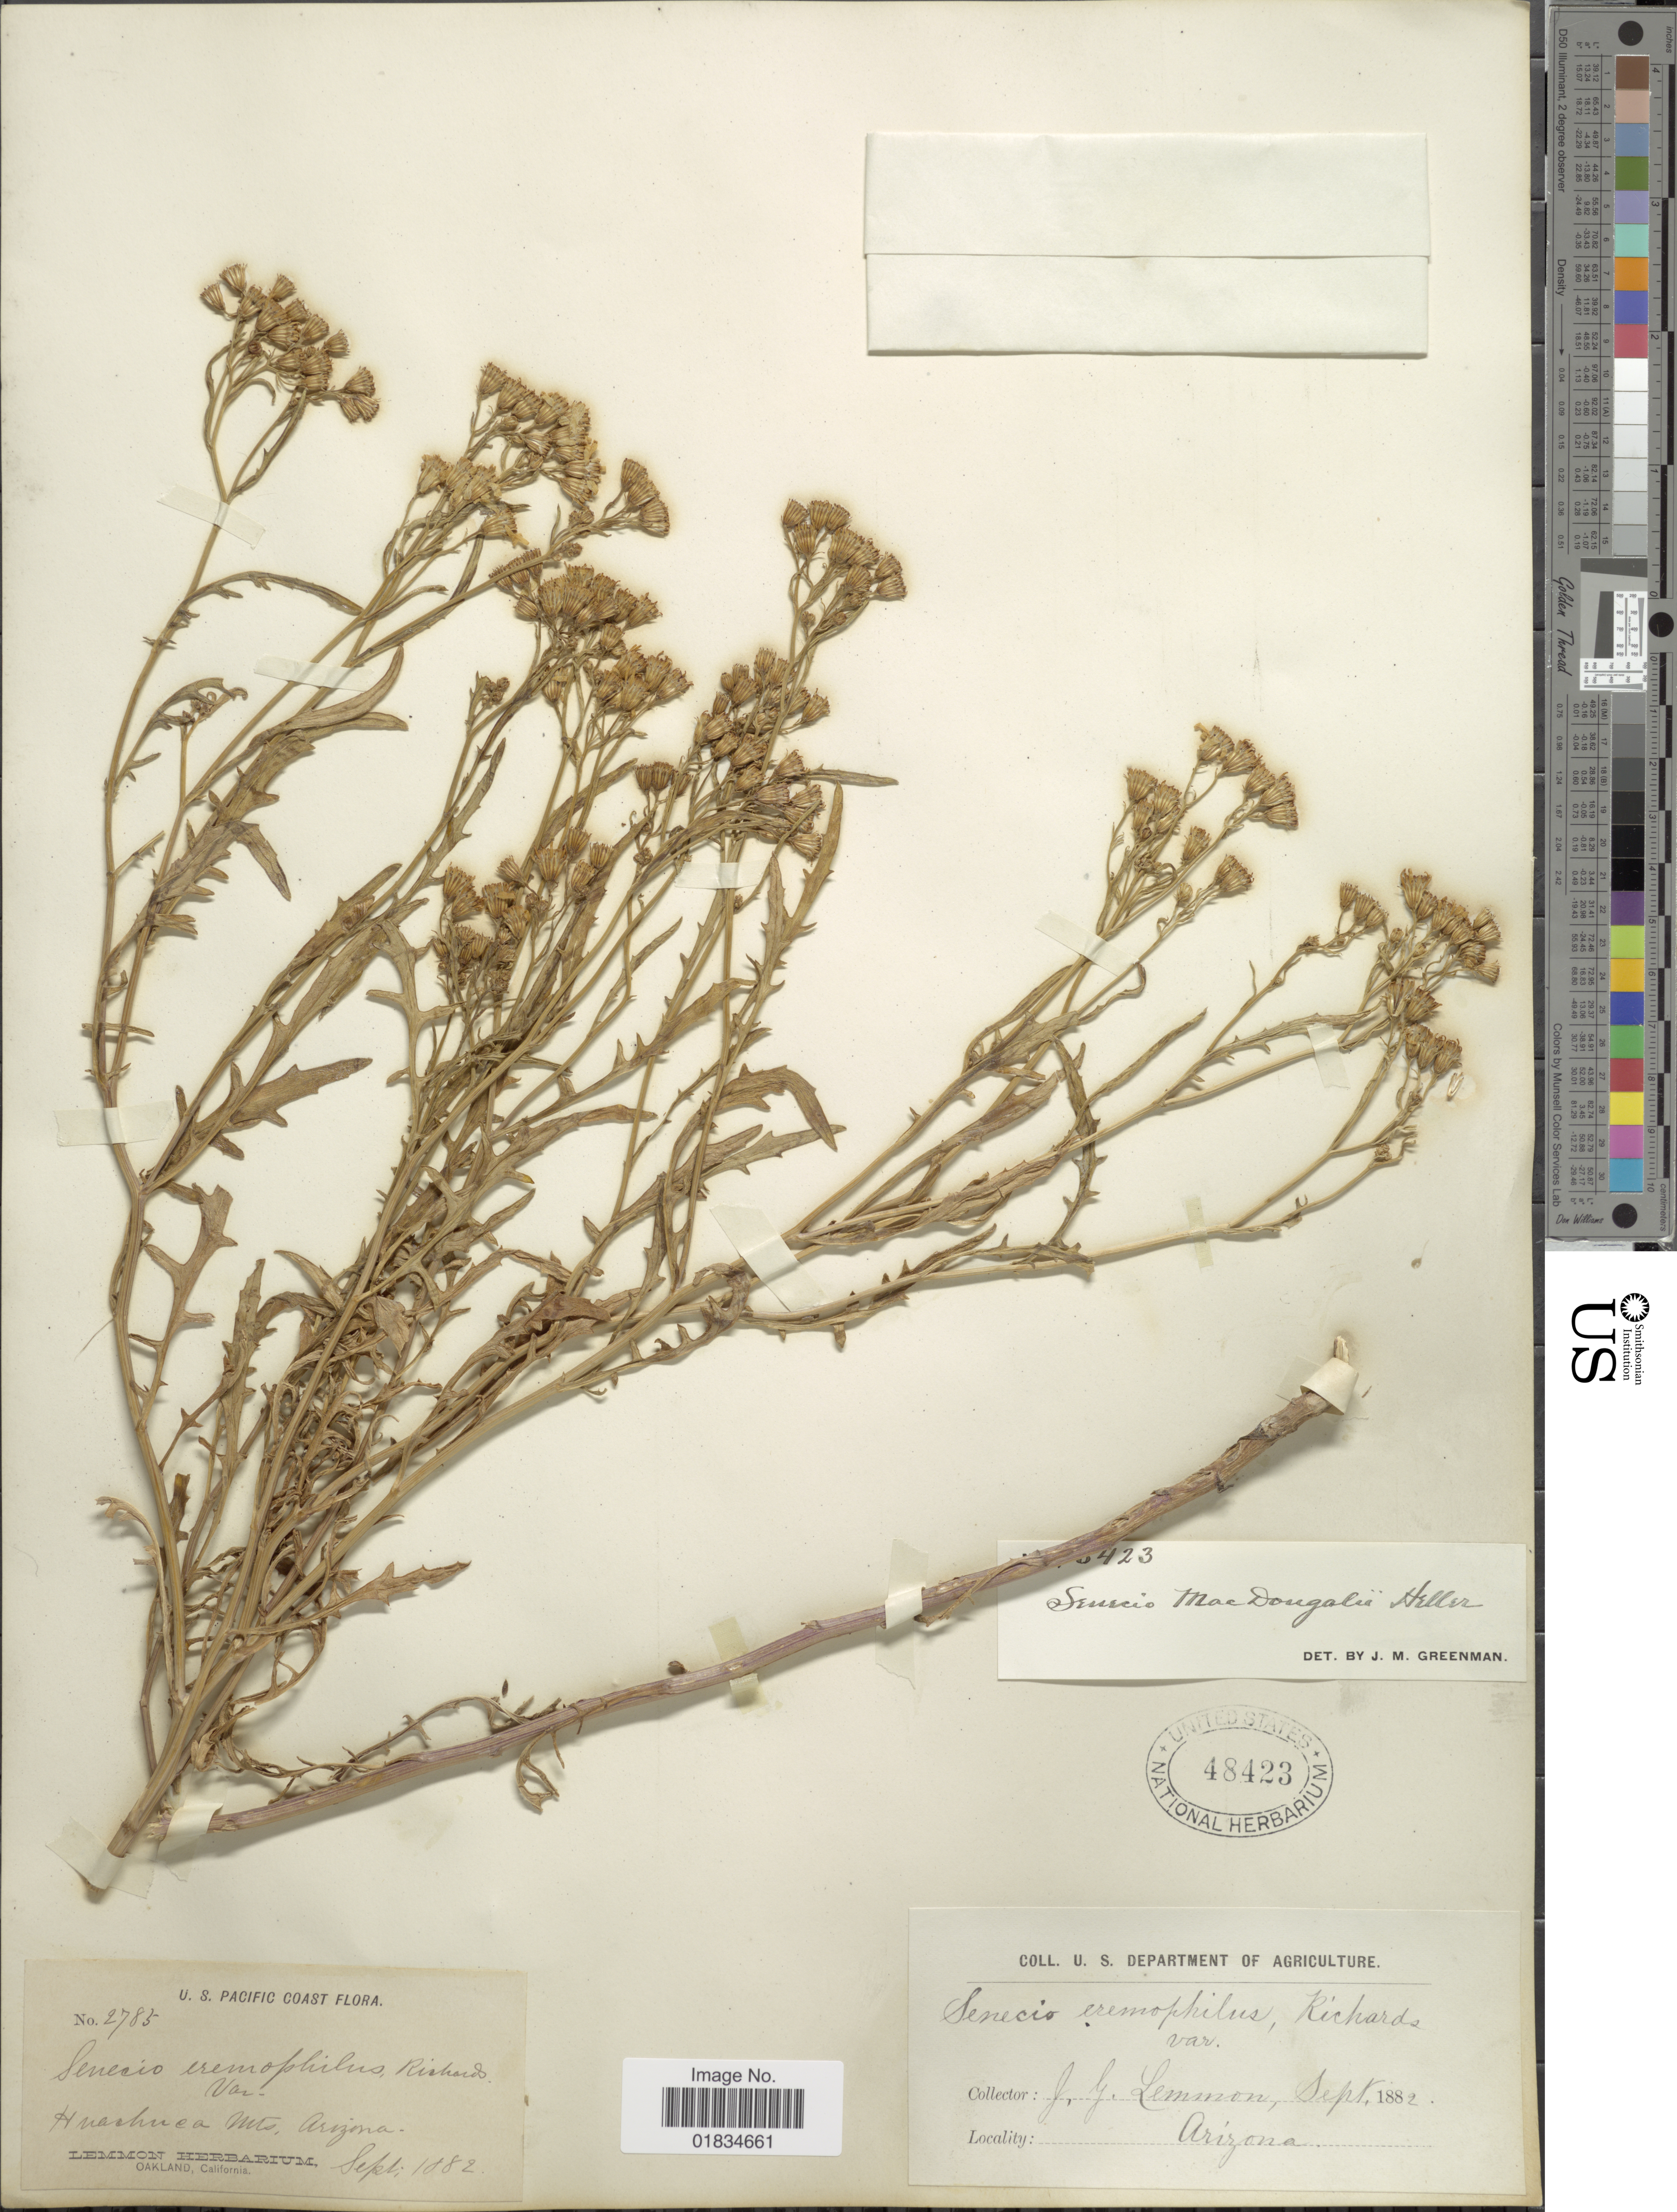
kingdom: Plantae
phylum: Tracheophyta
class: Magnoliopsida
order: Asterales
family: Asteraceae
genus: Senecio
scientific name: Senecio macdougalii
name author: A. Heller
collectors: J. Lemmon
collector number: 2785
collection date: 1882-09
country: United States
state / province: Arizona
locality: Huachuca Mts.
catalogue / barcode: US 48423